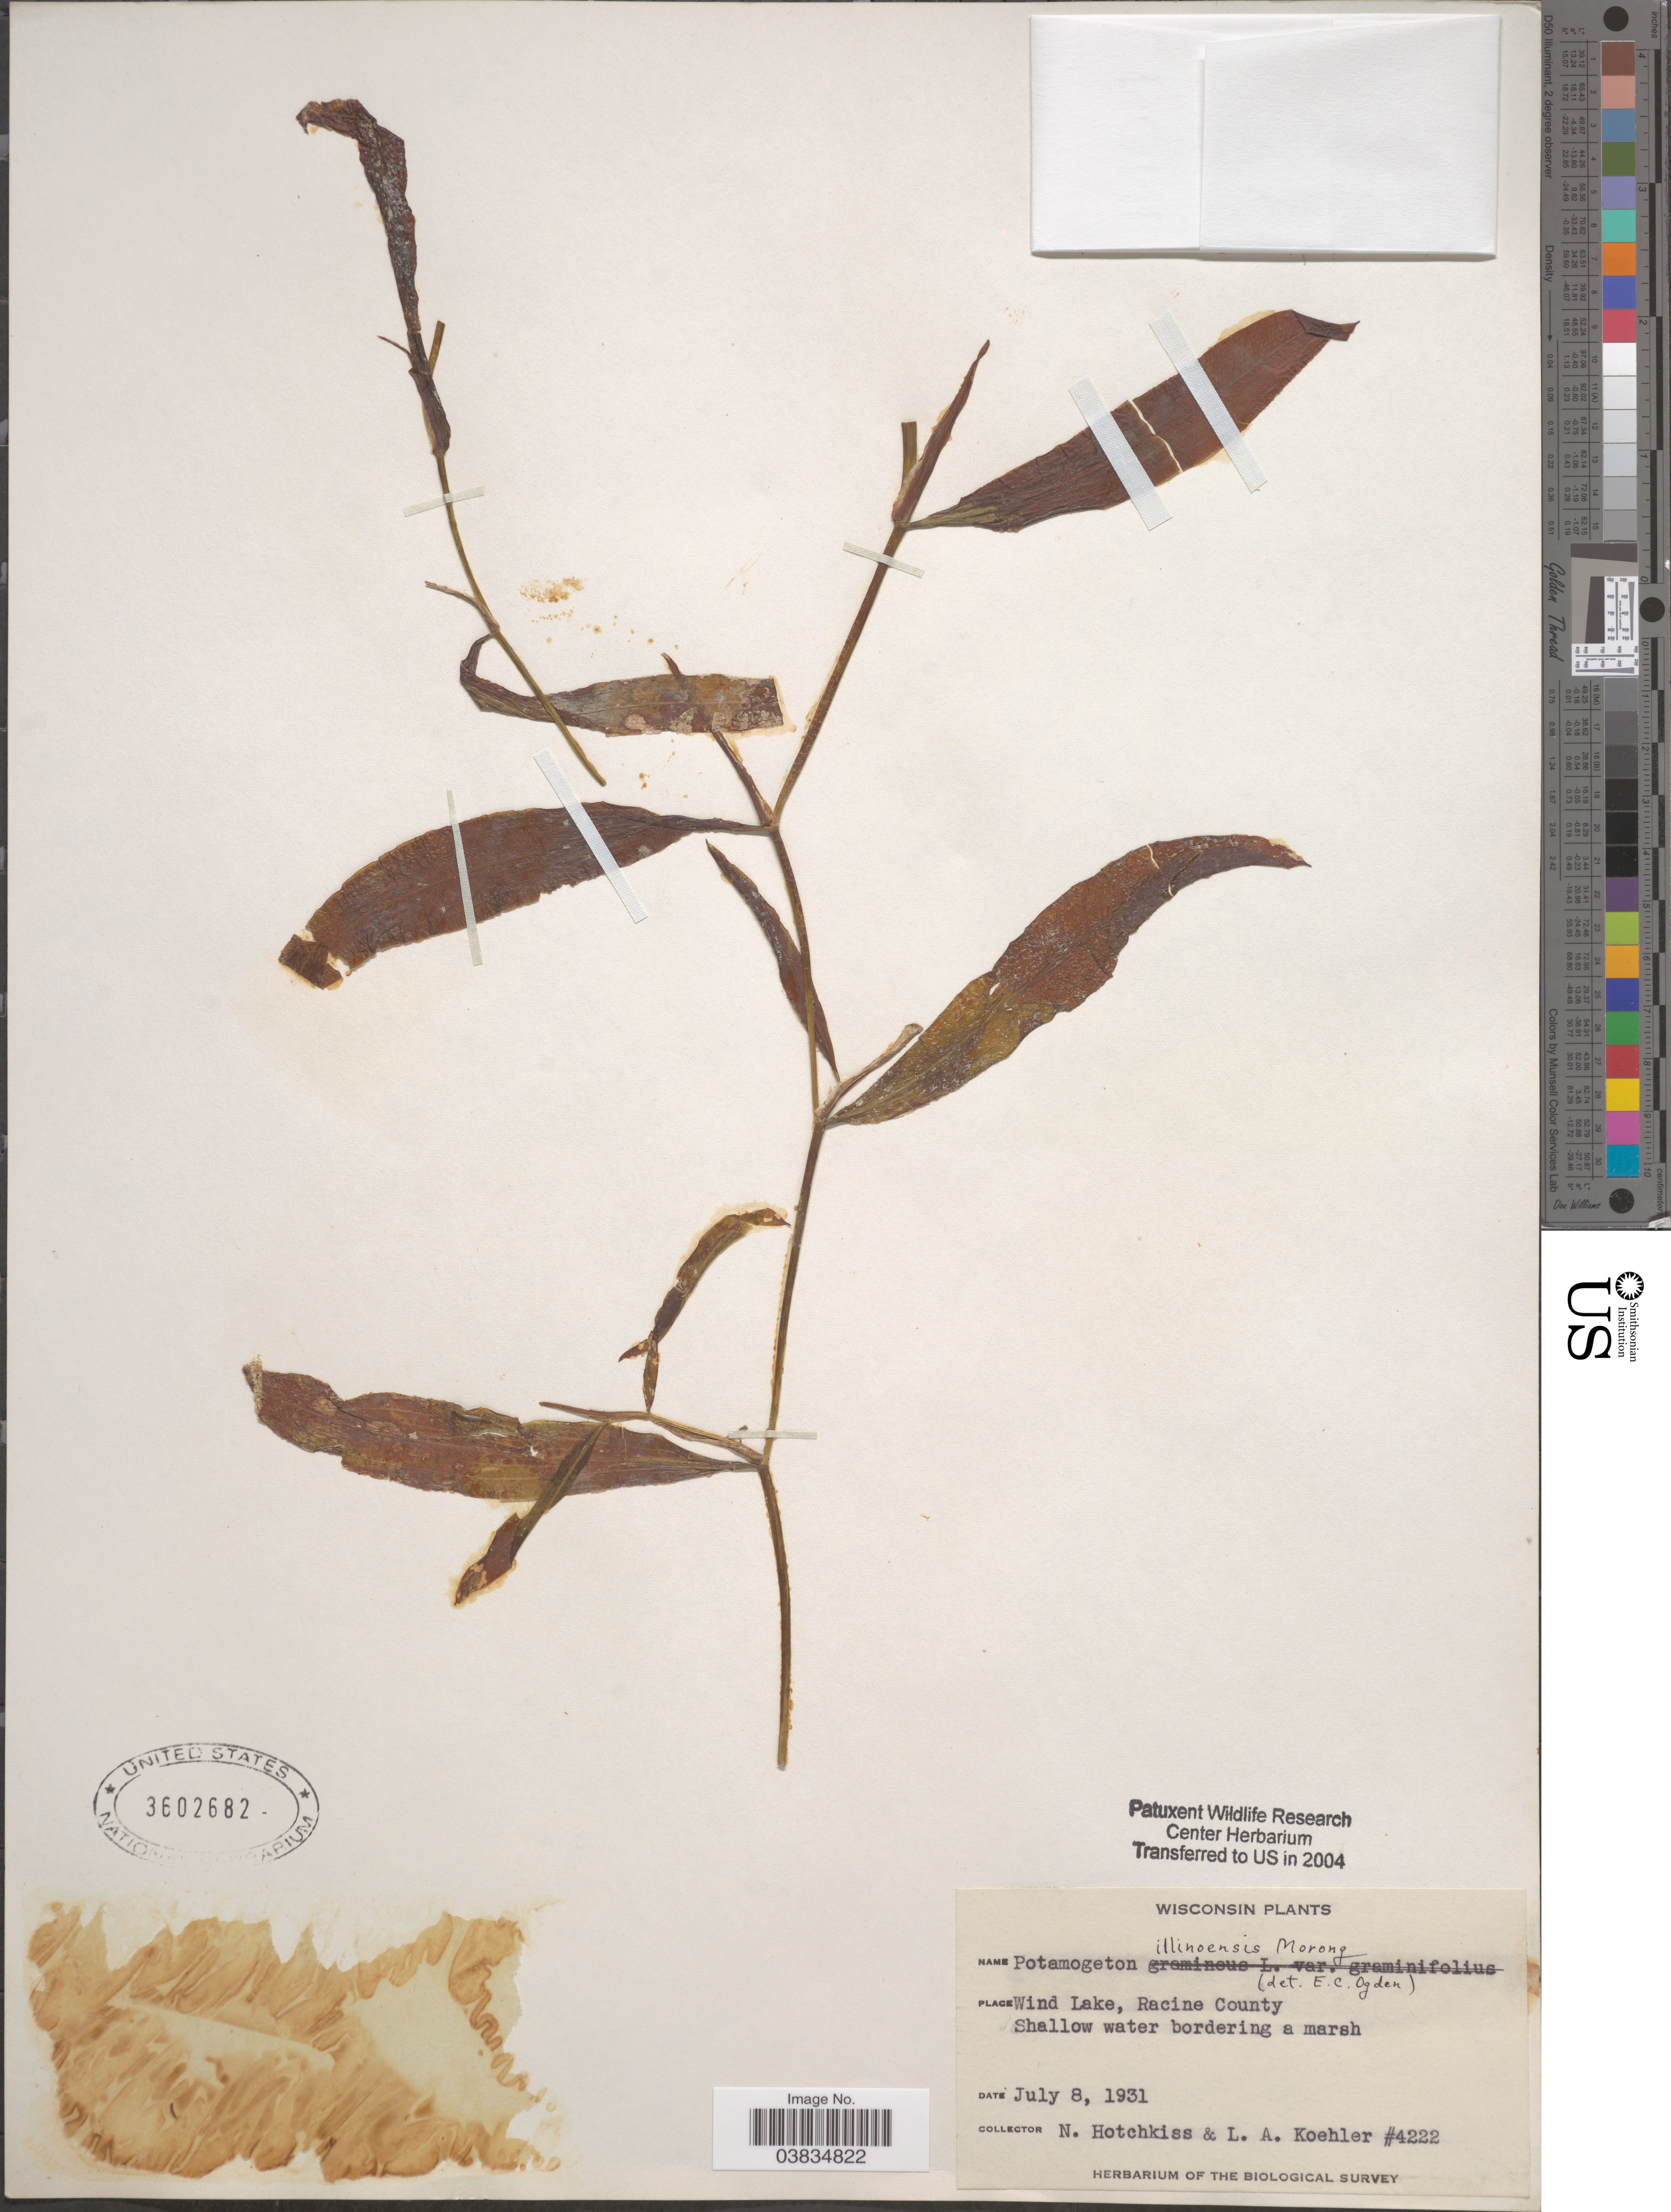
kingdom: Plantae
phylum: Tracheophyta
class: Liliopsida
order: Alismatales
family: Potamogetonaceae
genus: Potamogeton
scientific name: Potamogeton illinoensis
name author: Morong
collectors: N. Hotchkiss & L. Koehler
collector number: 4222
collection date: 1931-07-08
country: United States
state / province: Wisconsin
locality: Wind Lake, Racine County. Shallow water bordering a marsh.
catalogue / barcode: US 3602682